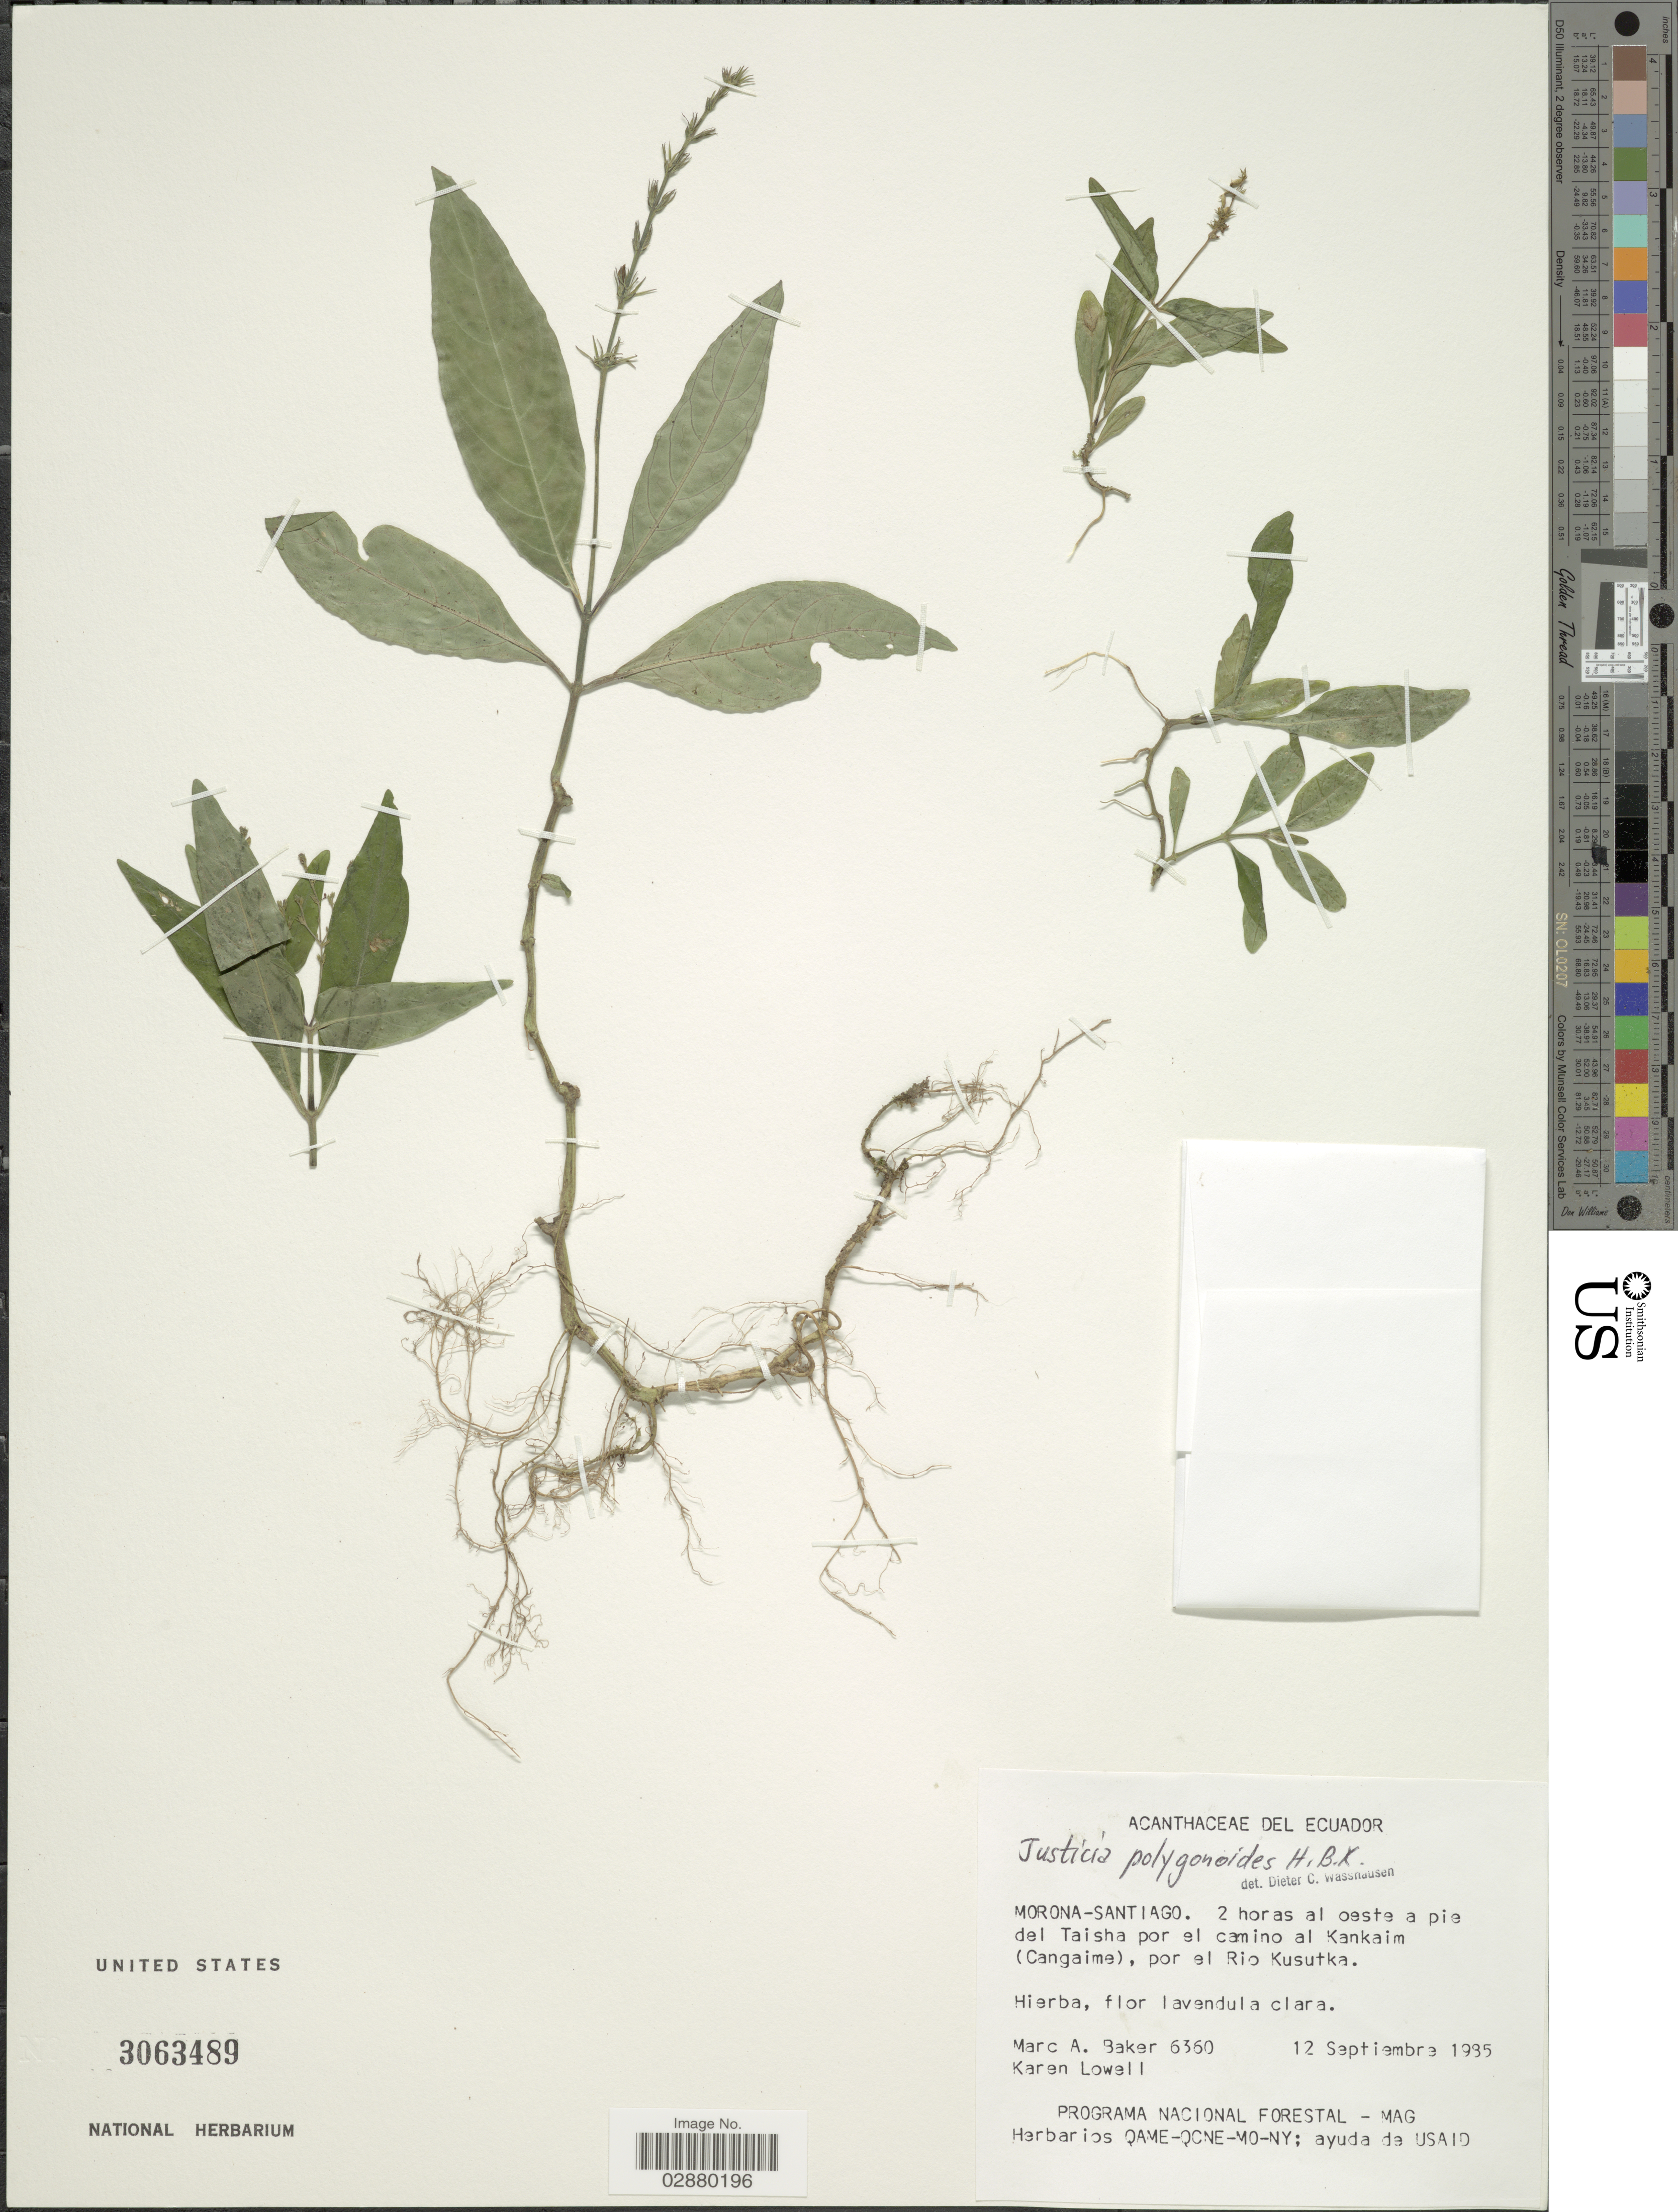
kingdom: Plantae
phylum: Tracheophyta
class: Magnoliopsida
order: Lamiales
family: Acanthaceae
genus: Justicia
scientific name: Justicia polygonoides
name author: Kunth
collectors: M. A. Baker & K. Lowell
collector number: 6360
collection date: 1985-09-12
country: Ecuador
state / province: Morona-Santiago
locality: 2 horas al oeste a pie del Taisha por el camino al Kankaim (Cangaime), por el Rio Kusutka.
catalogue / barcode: US 3063489